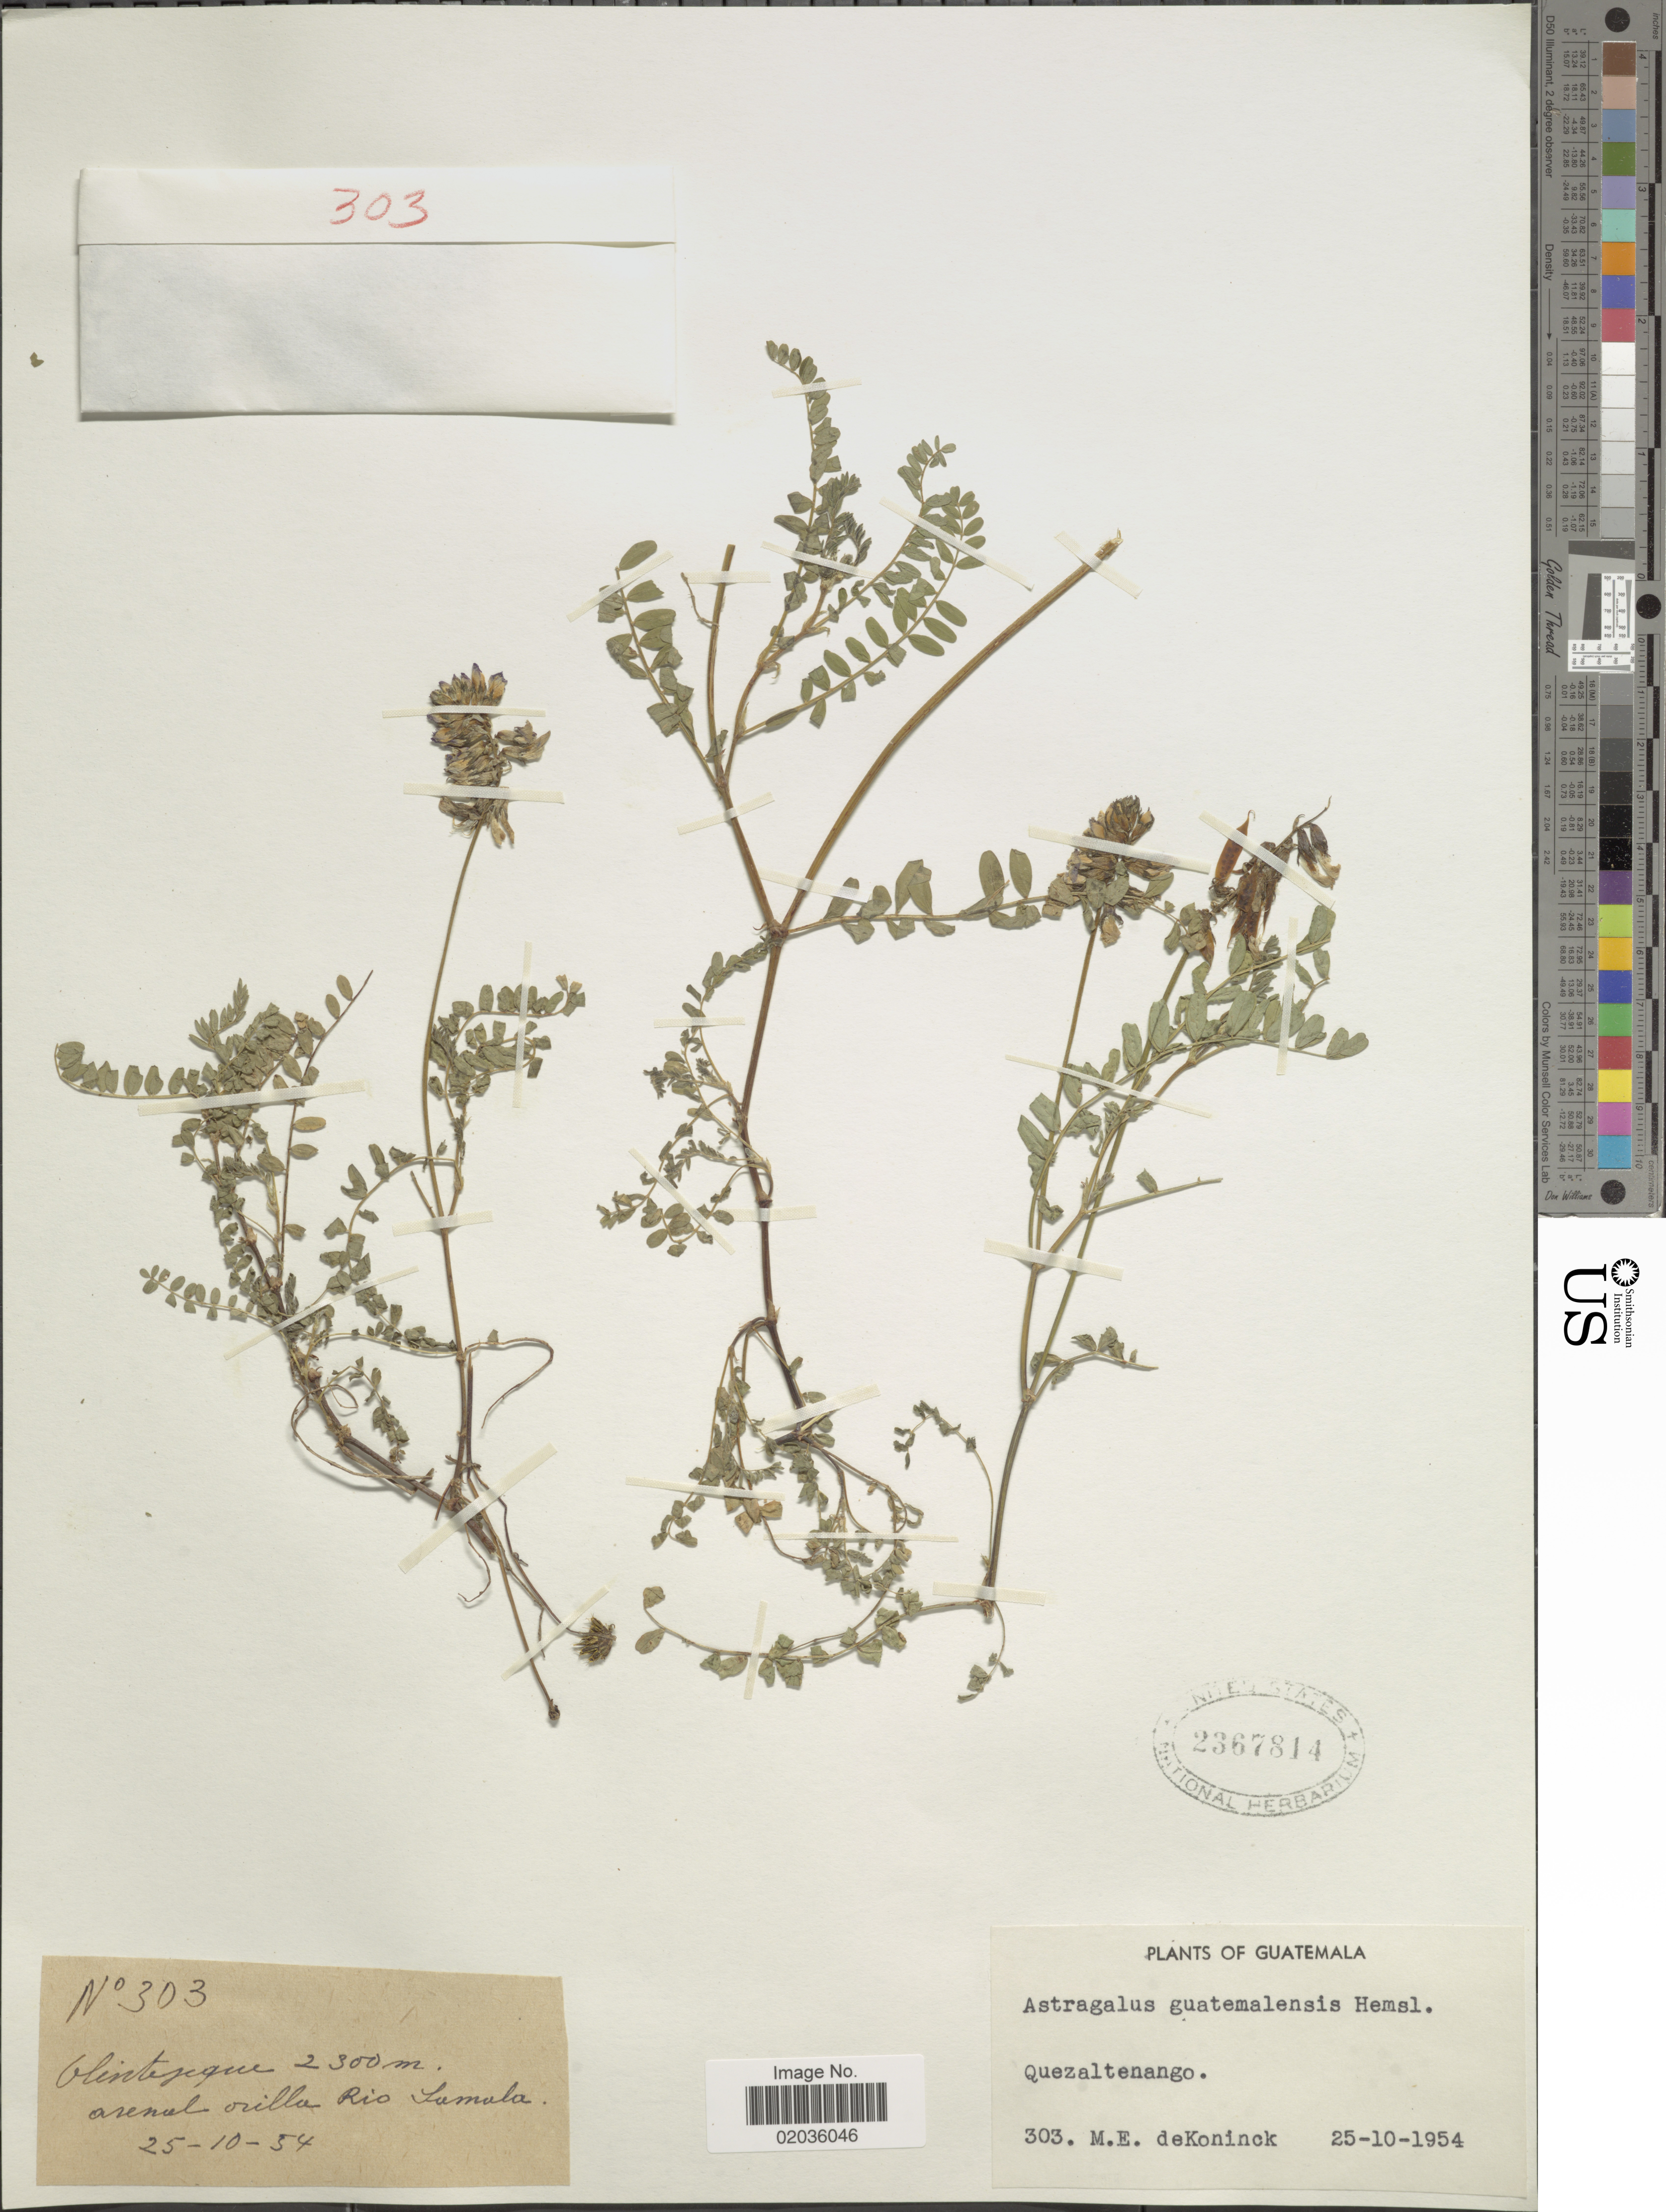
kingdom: Plantae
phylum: Tracheophyta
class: Magnoliopsida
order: Fabales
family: Fabaceae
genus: Astragalus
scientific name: Astragalus guatemalensis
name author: Hemsl.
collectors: M. de Konick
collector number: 303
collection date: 1954-10-25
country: Guatemala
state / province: Quetzaltenango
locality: Quezaltenango. Guatemala.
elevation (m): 2300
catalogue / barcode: US 2367814